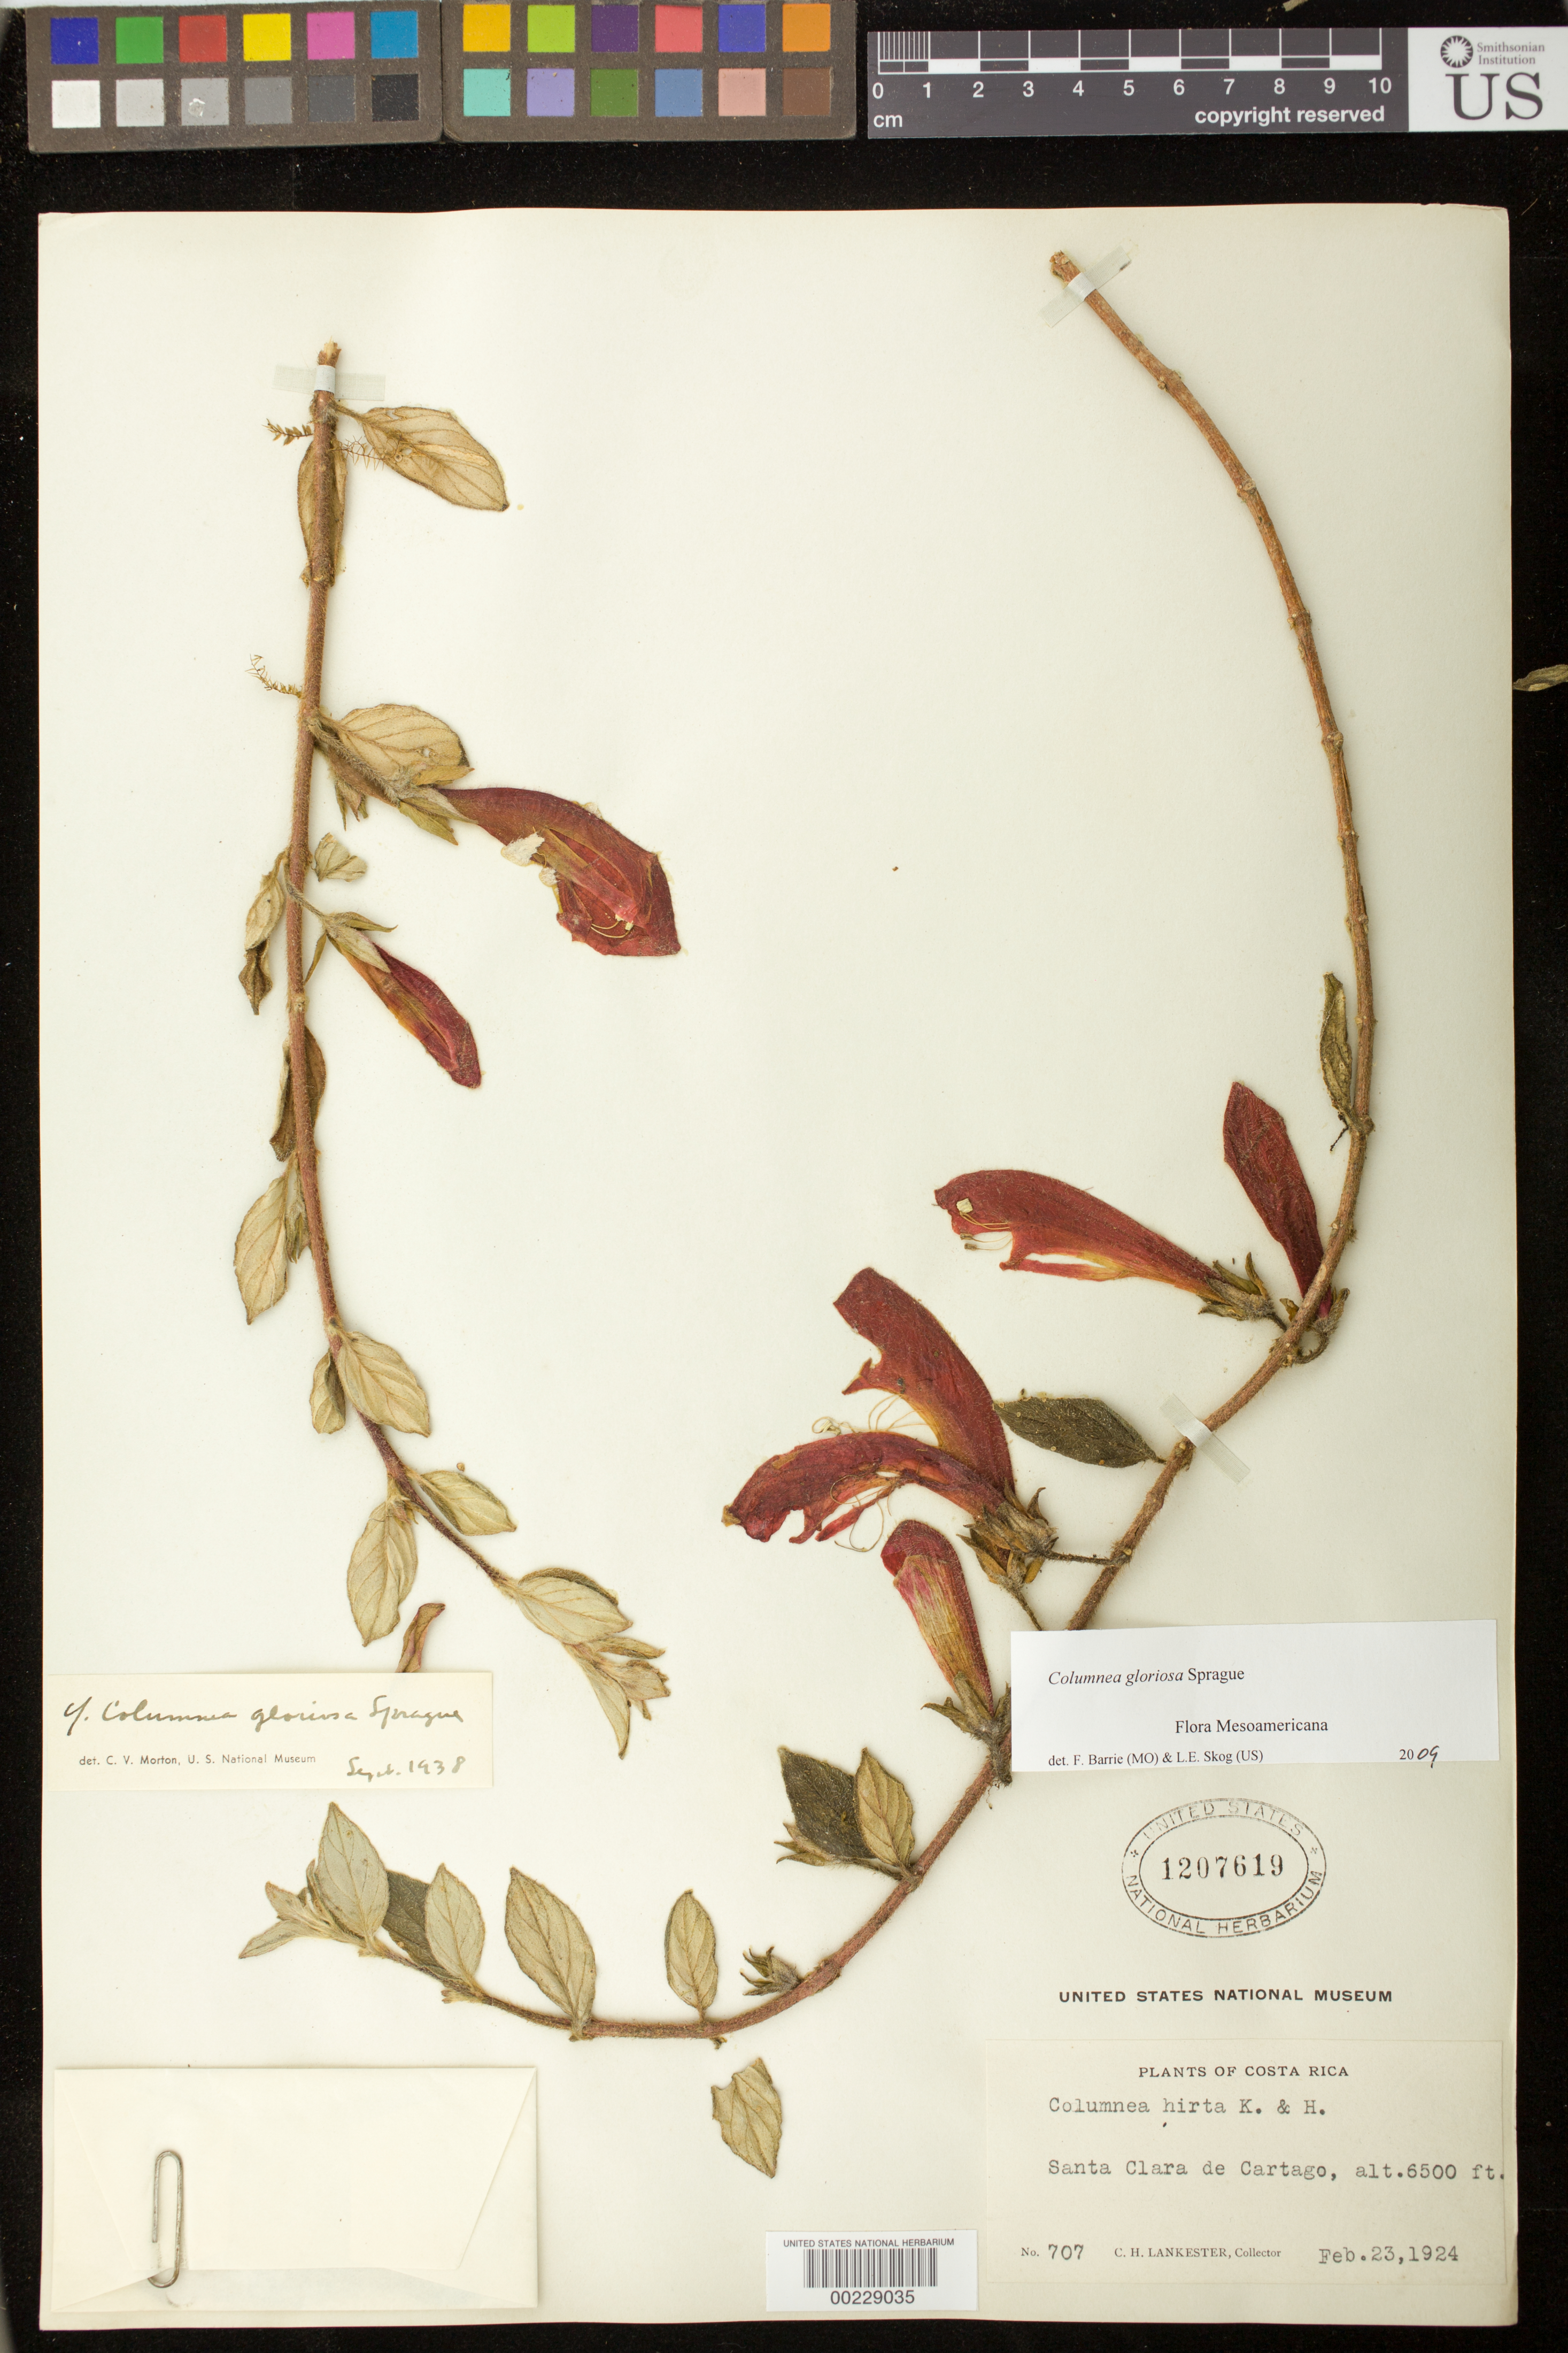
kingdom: Plantae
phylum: Tracheophyta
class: Magnoliopsida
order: Lamiales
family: Gesneriaceae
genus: Columnea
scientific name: Columnea gloriosa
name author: Sprague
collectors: C. H. Lankester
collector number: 707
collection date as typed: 23 Feb 1924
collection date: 1924-02-23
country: Costa Rica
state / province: Cartago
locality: Santa Clara de Cartago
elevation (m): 1981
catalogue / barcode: US 1207619